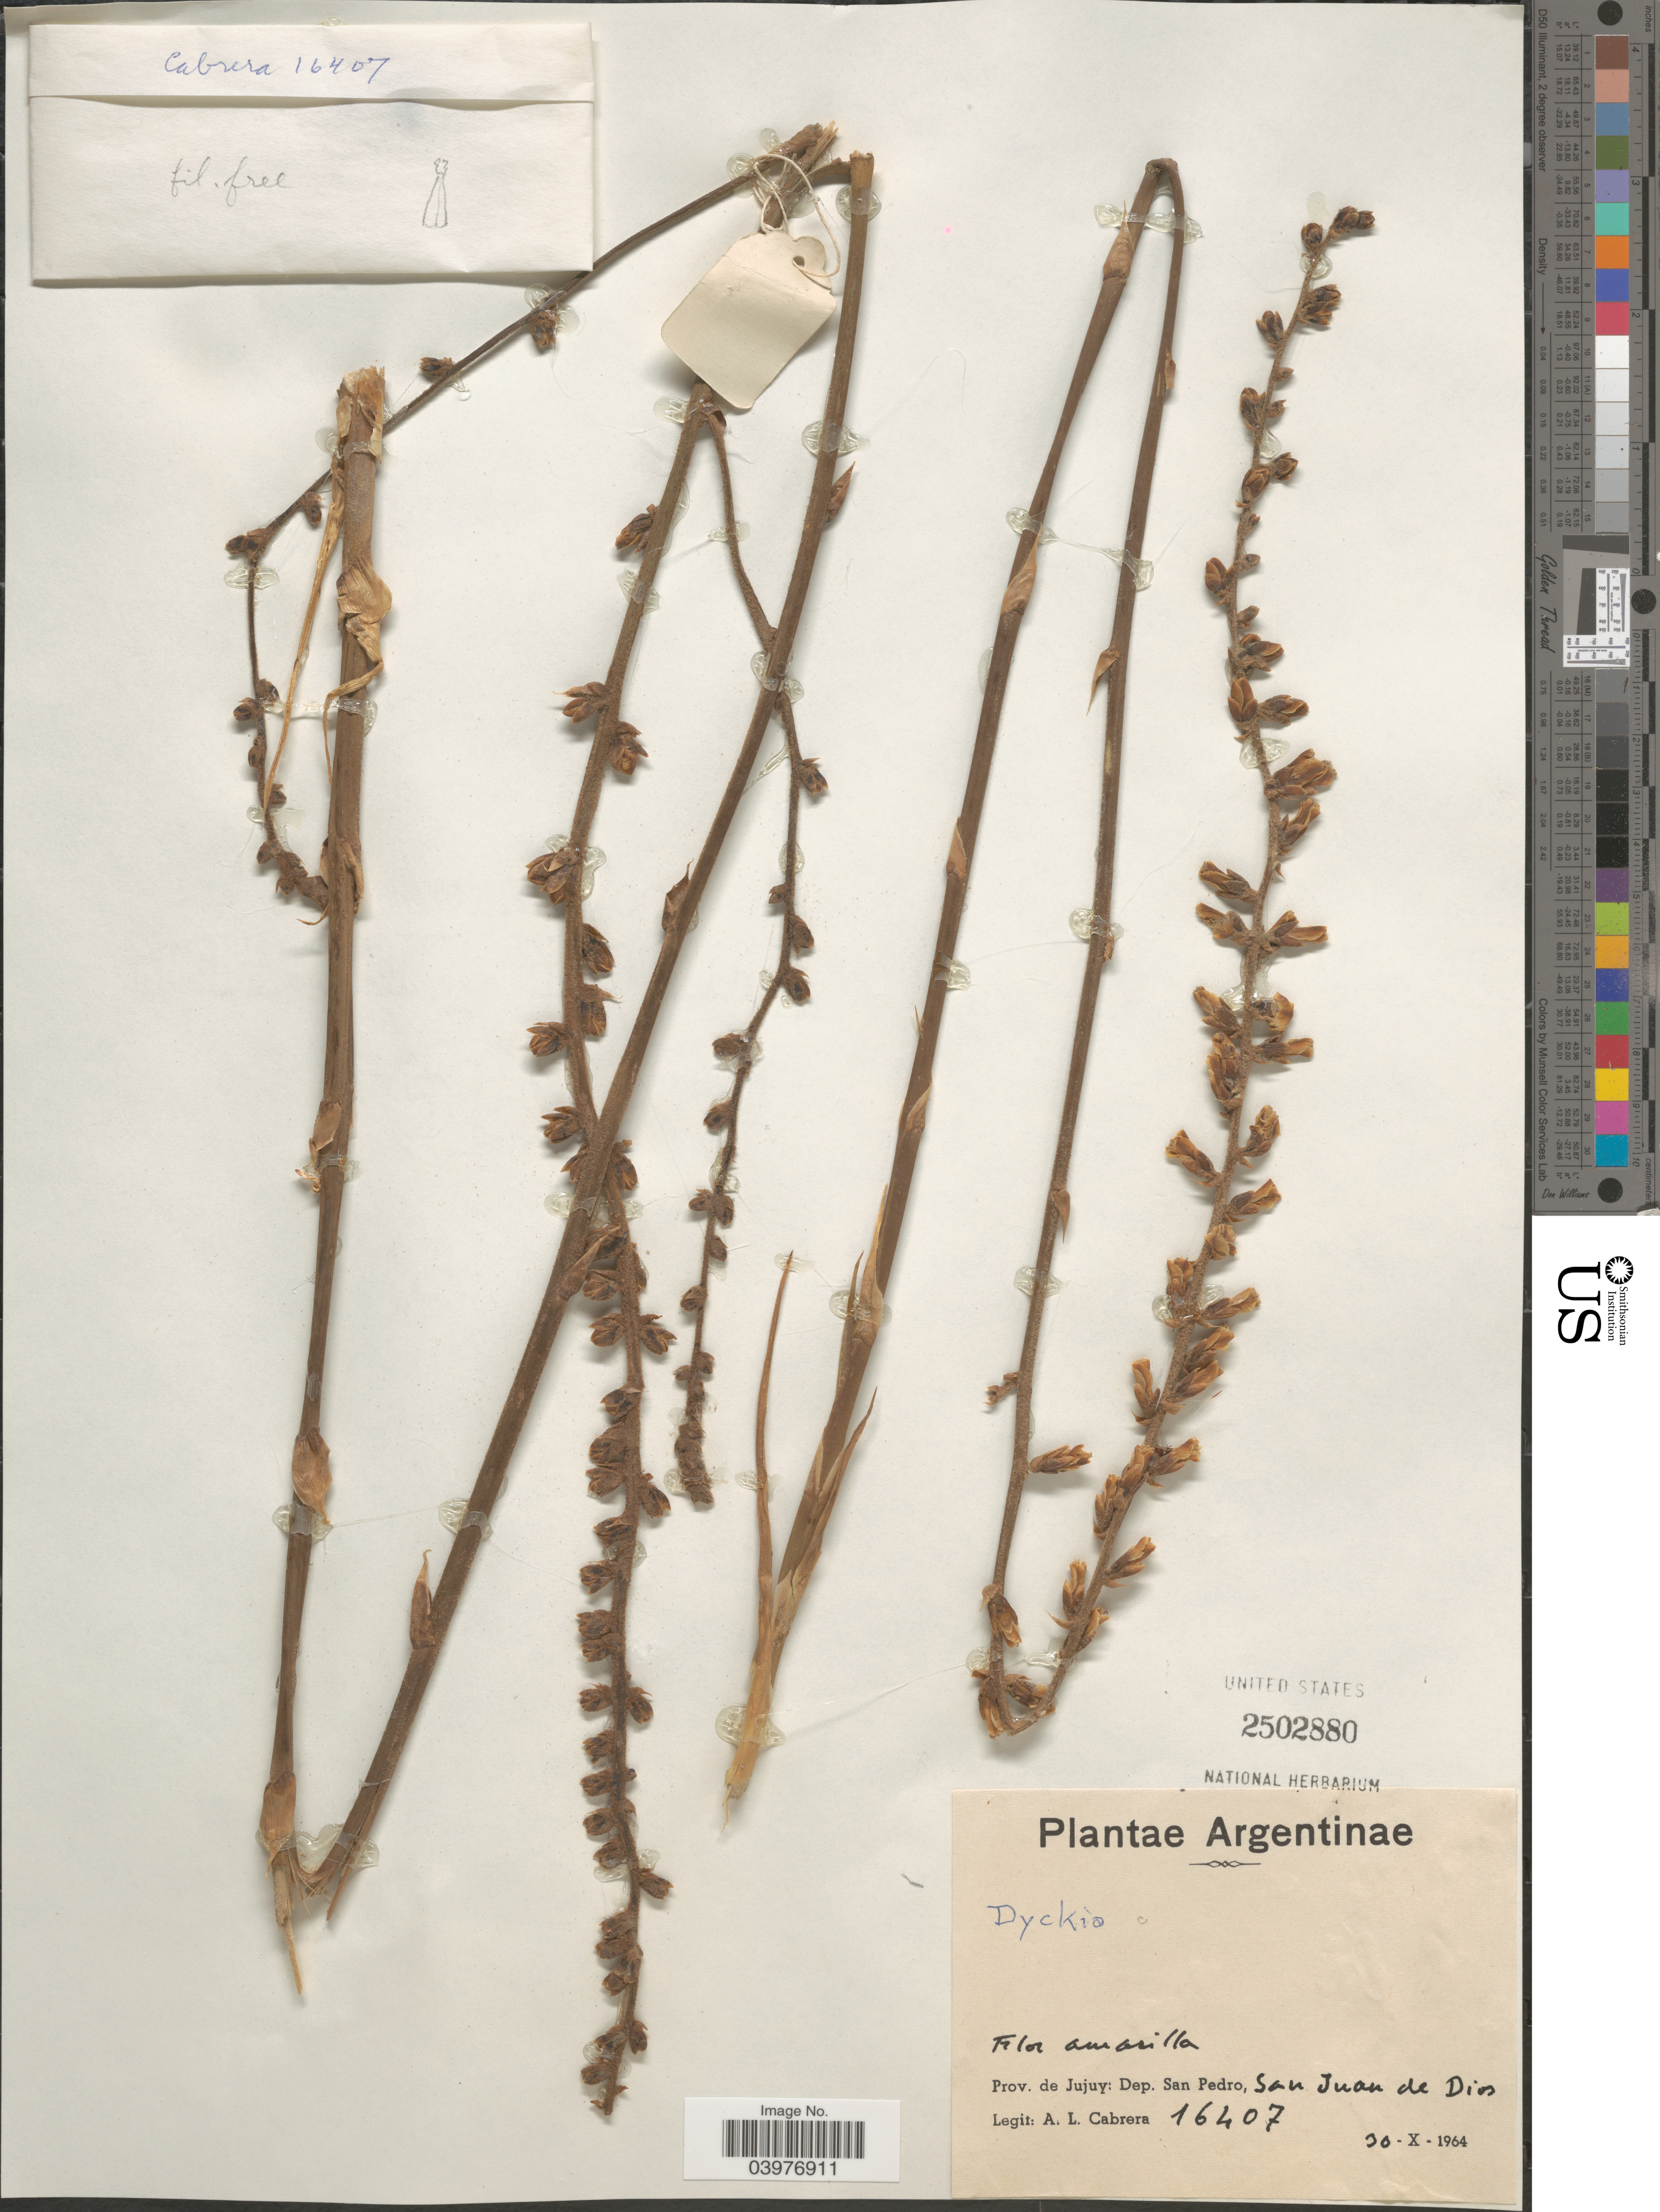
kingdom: Plantae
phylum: Tracheophyta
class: Liliopsida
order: Poales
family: Bromeliaceae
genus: Dyckia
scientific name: Dyckia sp.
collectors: A. L. Cabrera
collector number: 16407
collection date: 1964-10-30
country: Argentina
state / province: Jujuy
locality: Dep. San Pedro, San Juan de Dios.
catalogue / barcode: US 2502880